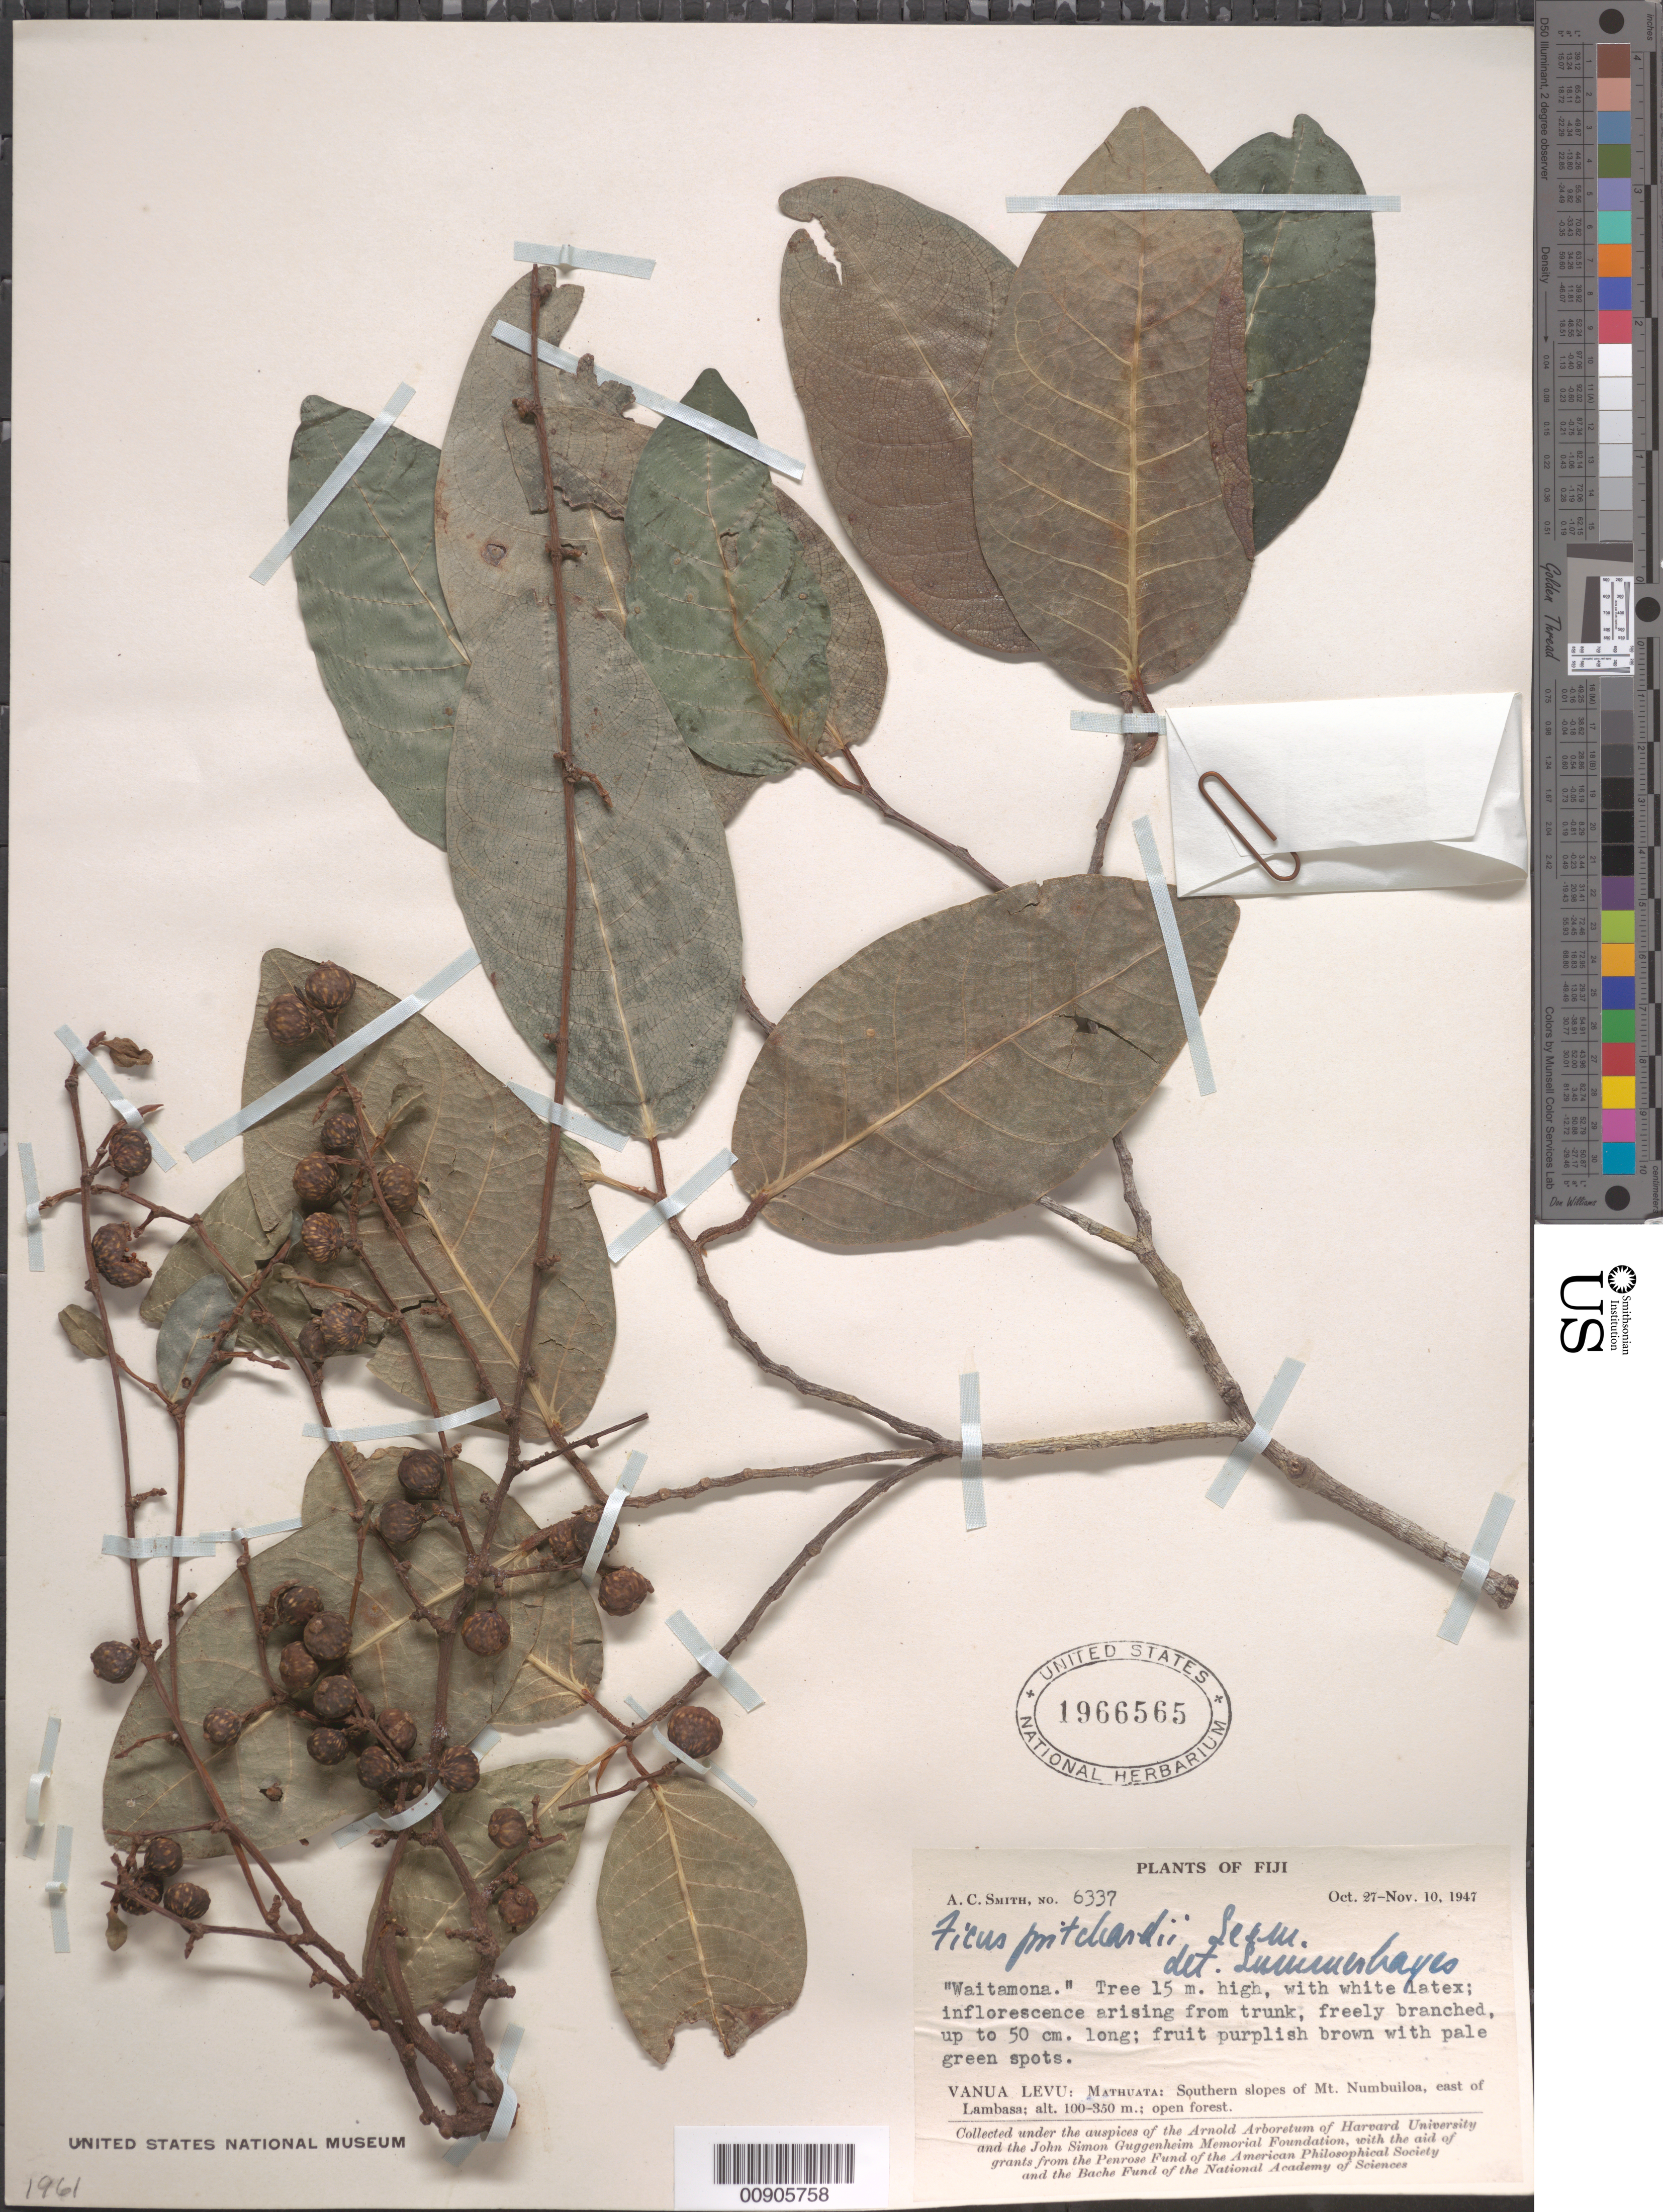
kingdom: Plantae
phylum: Tracheophyta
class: Magnoliopsida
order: Rosales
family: Moraceae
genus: Ficus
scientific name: Ficus pritchardii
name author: Seem.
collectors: A. C. Smith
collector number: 6337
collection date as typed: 27 Oct 1947 to 10 Nov 1947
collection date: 1947-10-27/1947-11-10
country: Fiji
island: Macuata-i-Wai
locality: S. slopes Mt. Numbuiloa, E.of Lambasa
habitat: Open forest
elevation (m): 100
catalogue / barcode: US 1966565